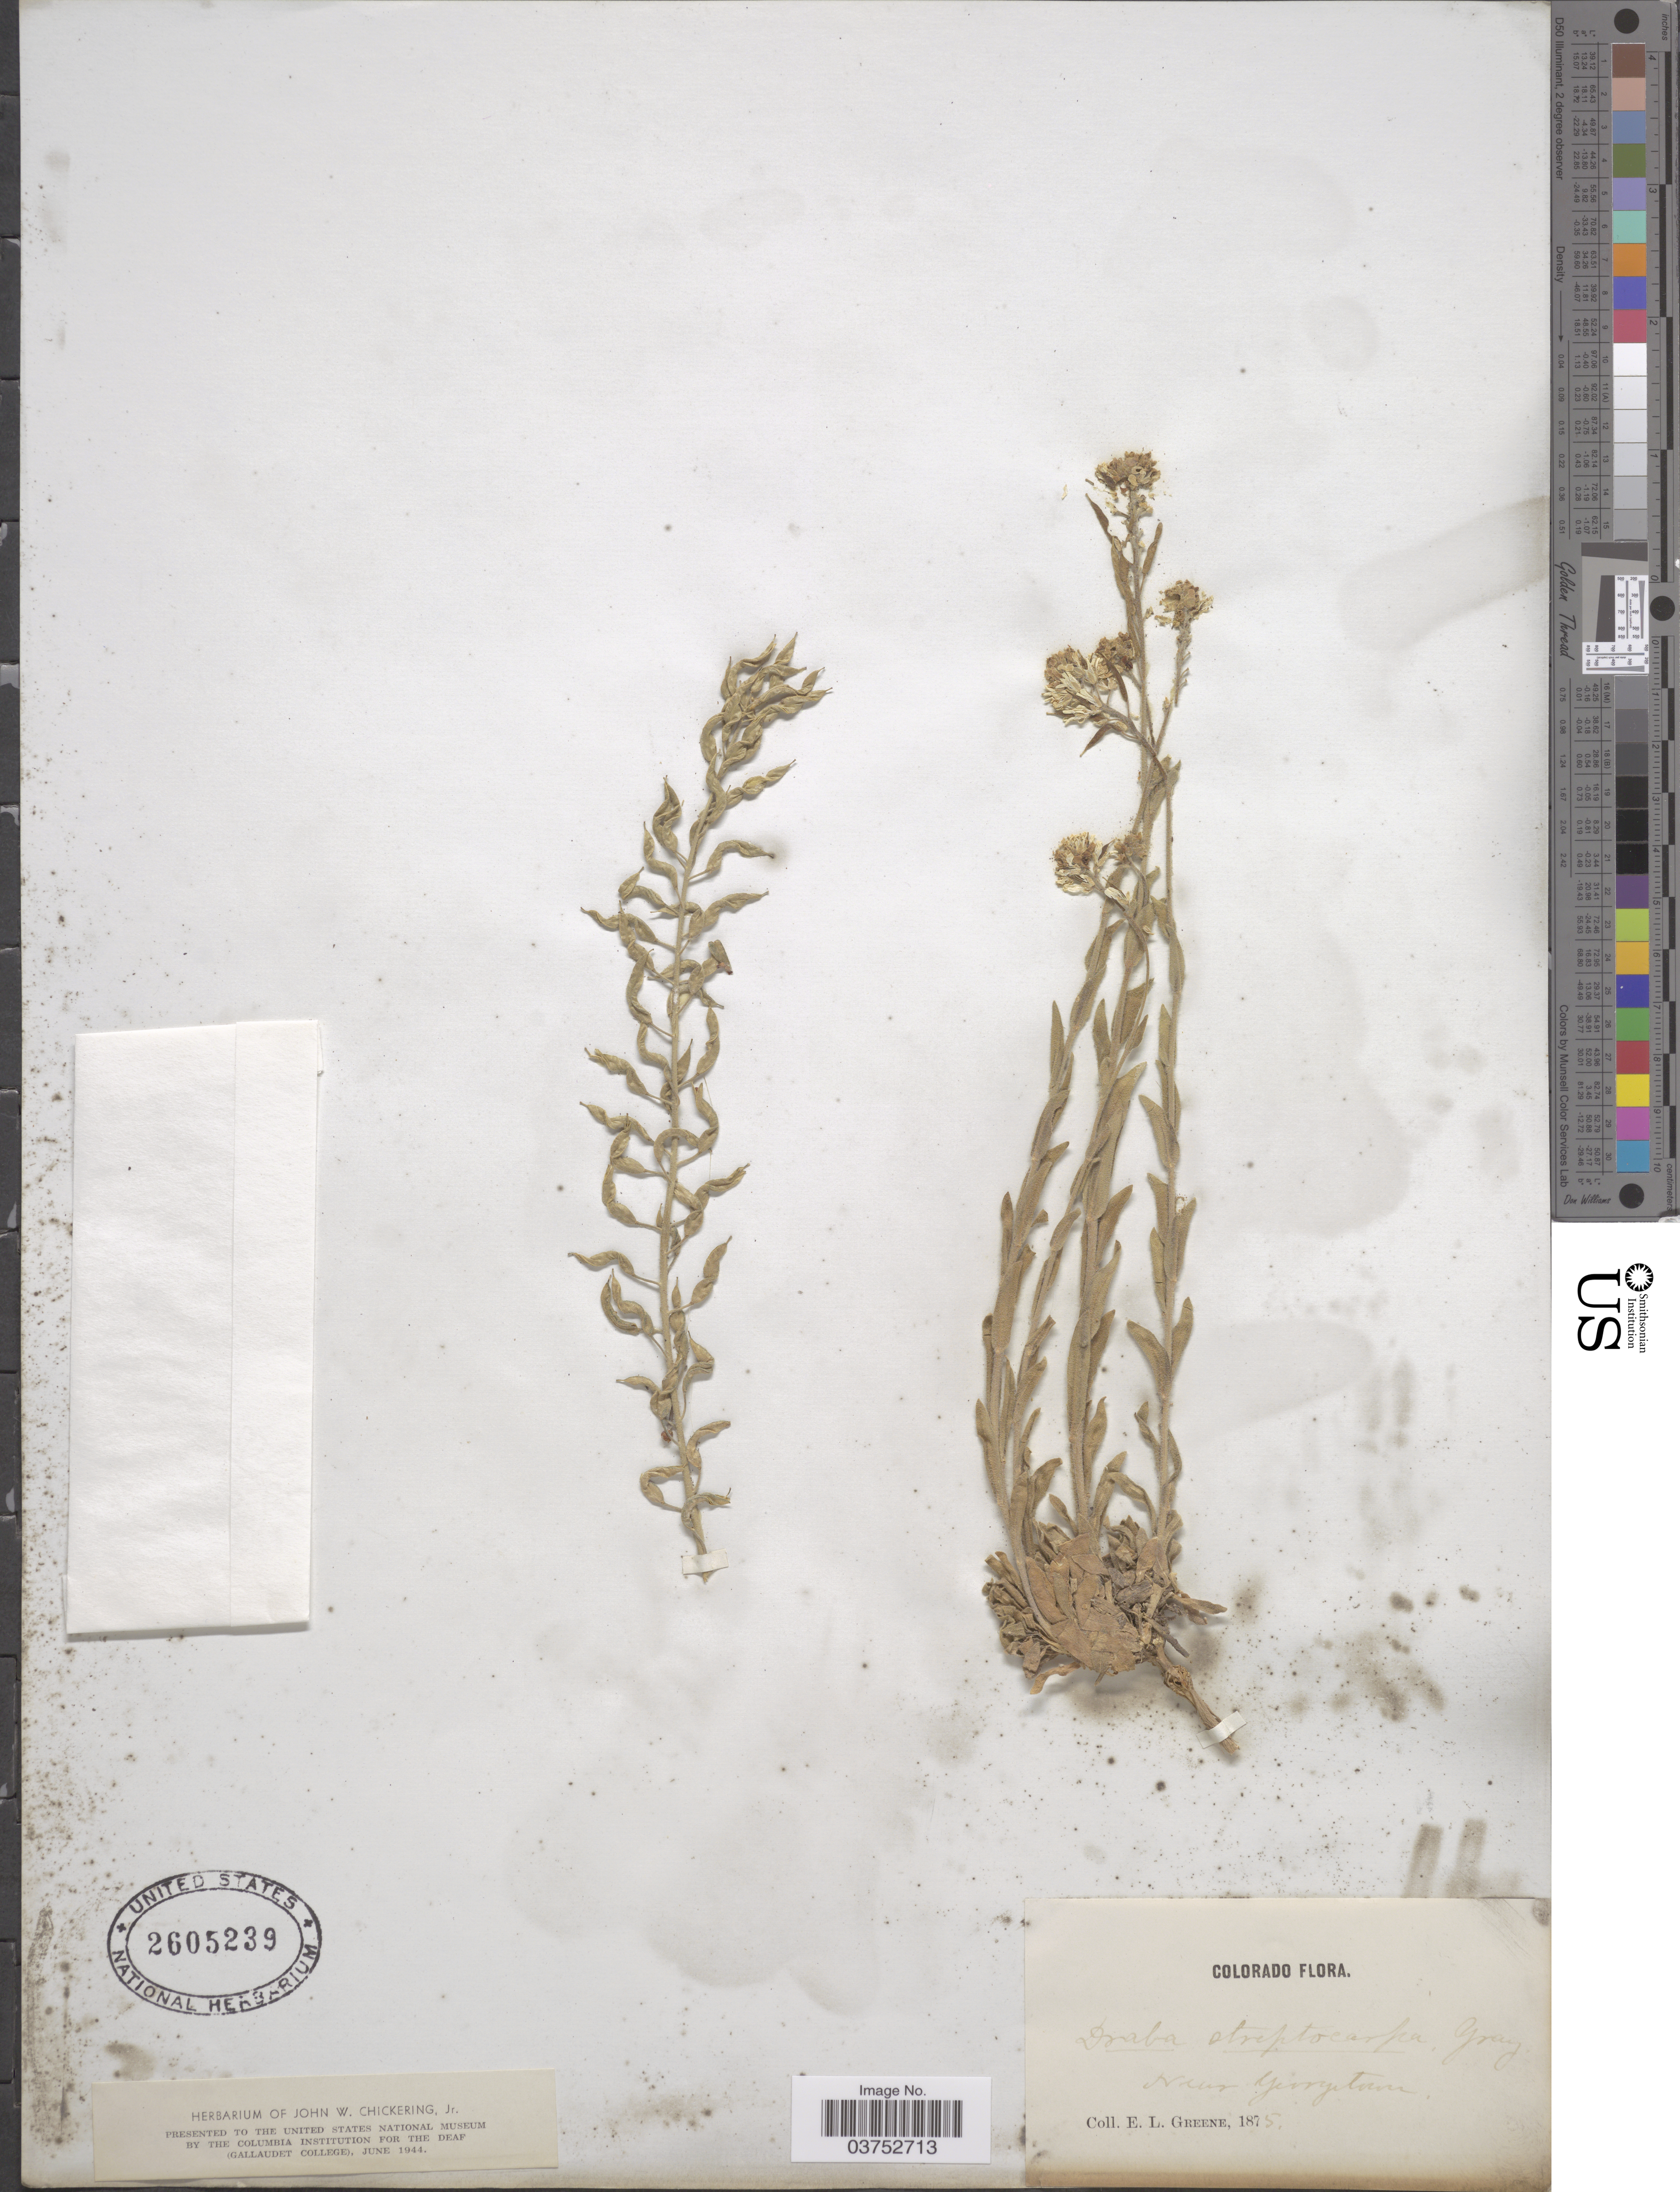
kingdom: Plantae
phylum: Tracheophyta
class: Magnoliopsida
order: Brassicales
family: Brassicaceae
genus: Draba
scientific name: Draba streptocarpa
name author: A. Gray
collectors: E. L. Greene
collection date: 1875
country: United States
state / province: Colorado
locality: Near Georgetown.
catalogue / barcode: US 2605239